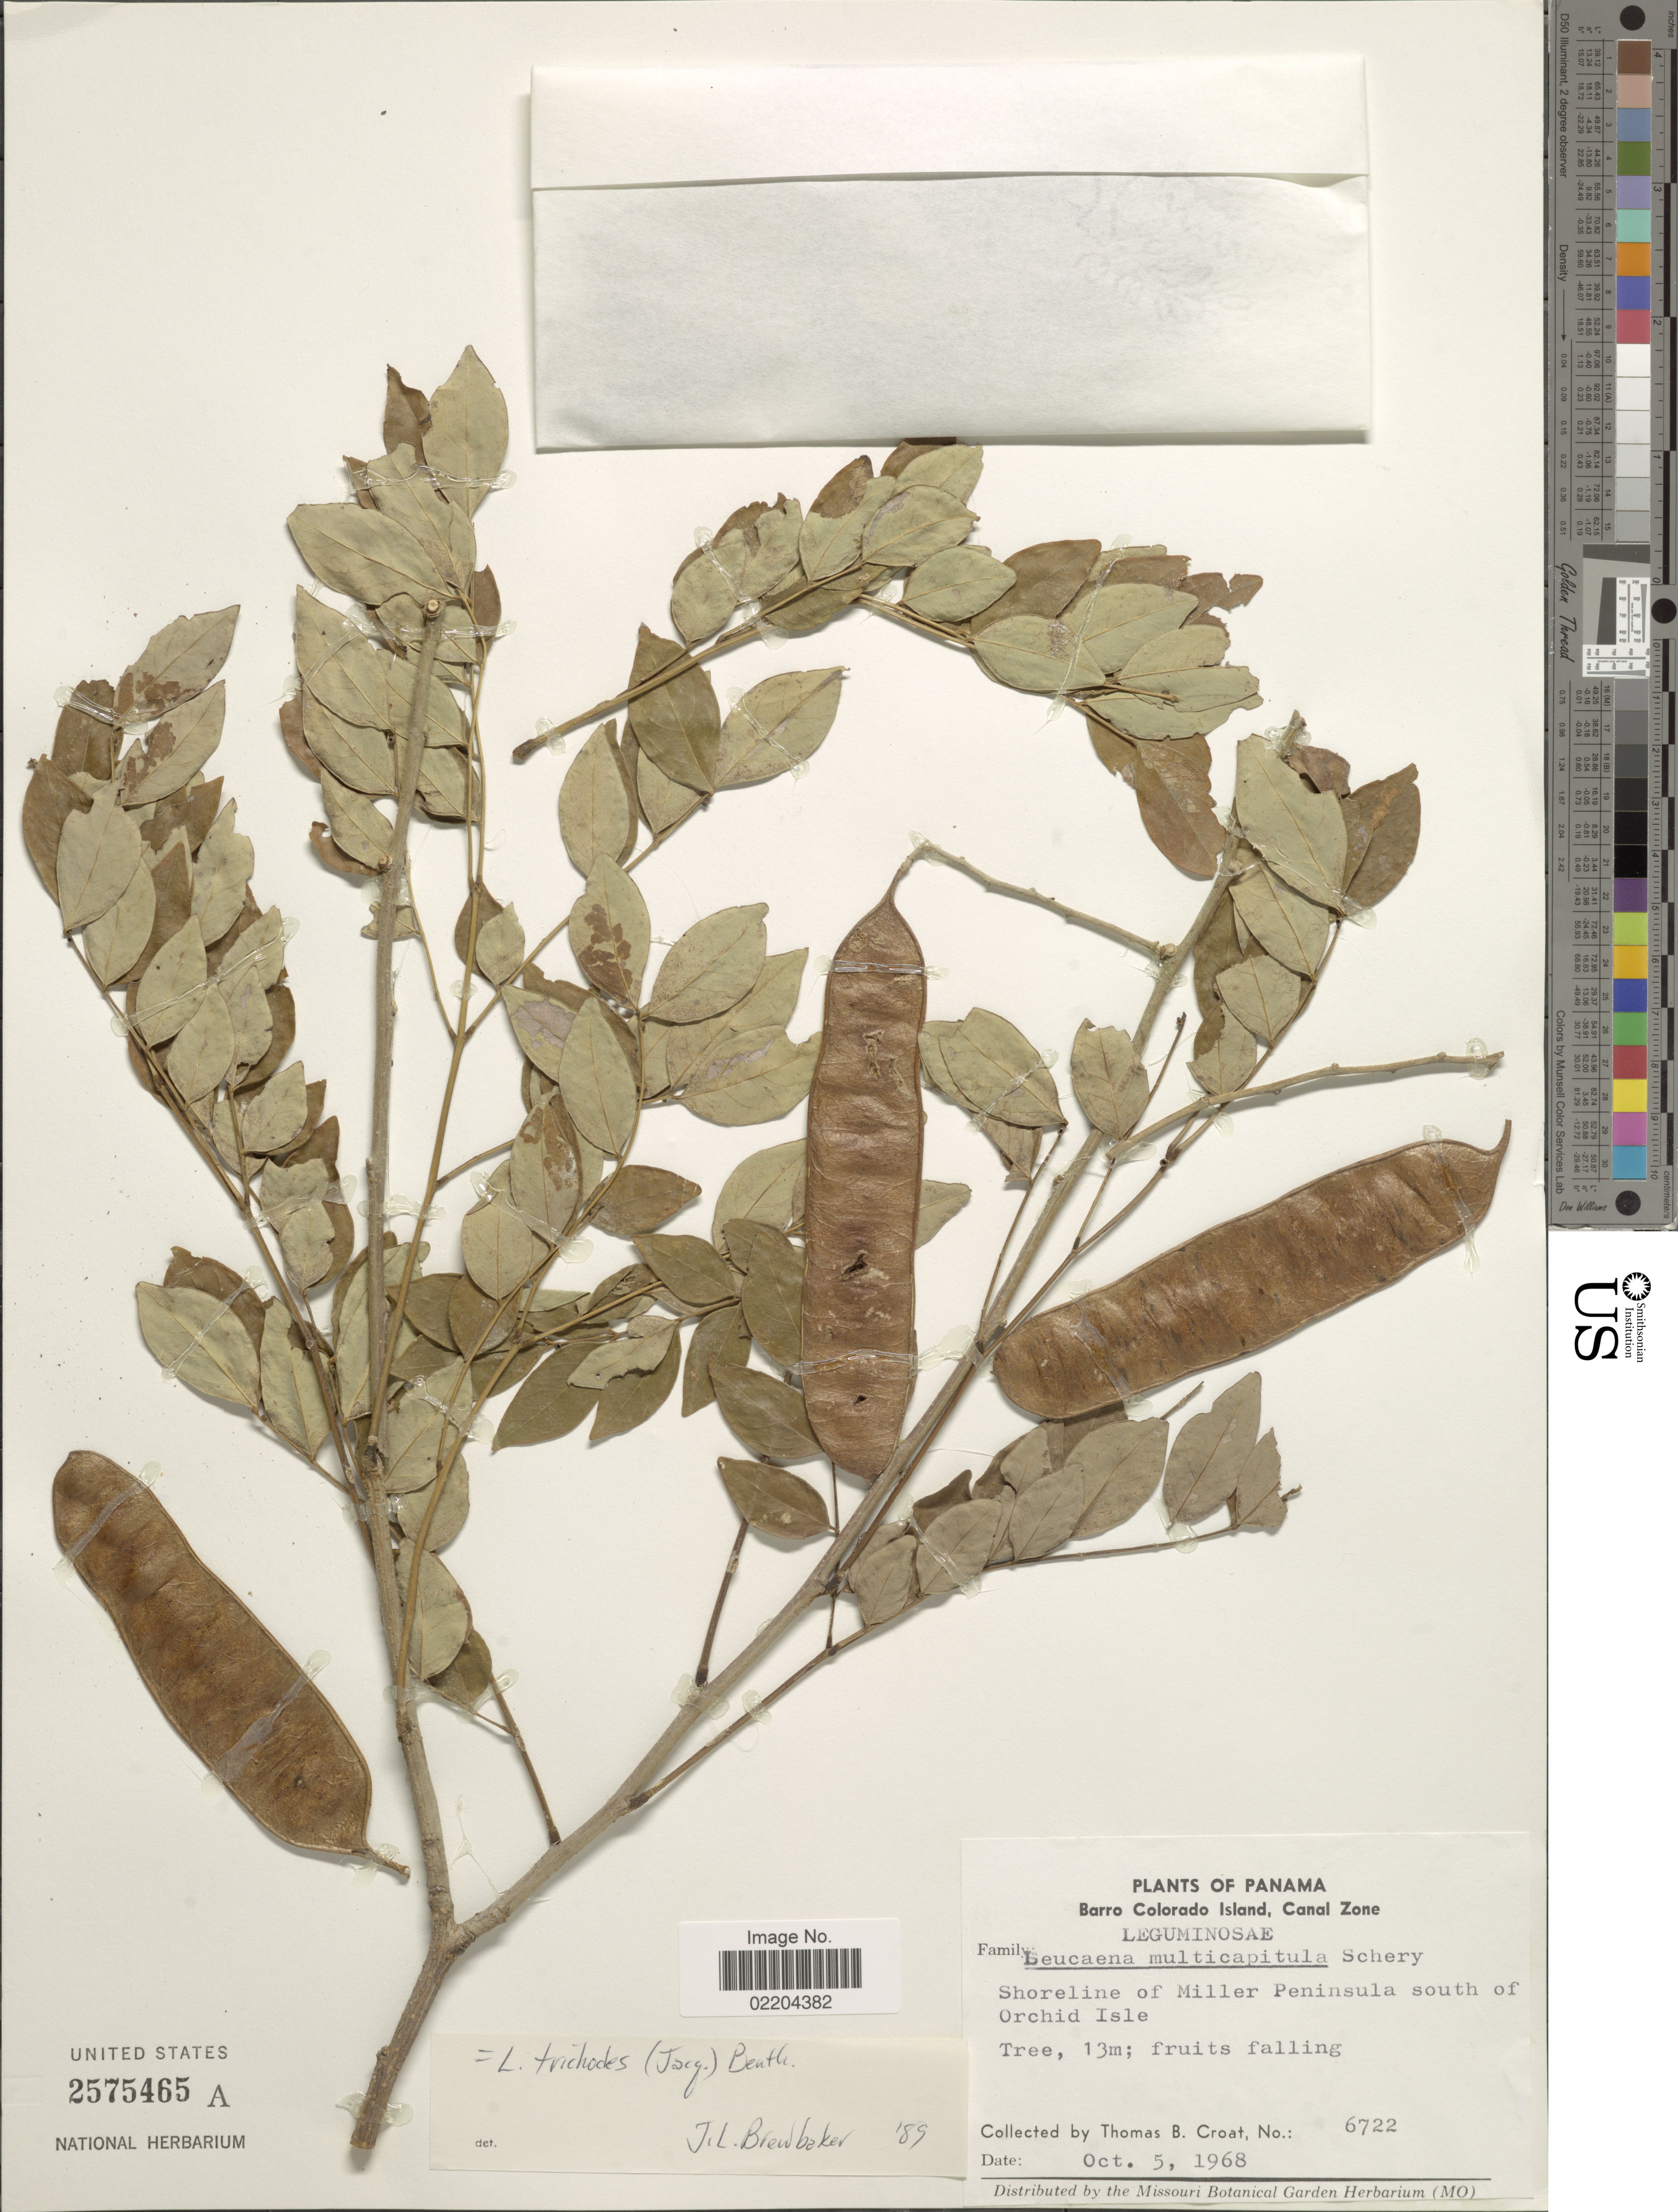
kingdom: Plantae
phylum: Tracheophyta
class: Magnoliopsida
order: Fabales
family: Fabaceae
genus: Leucaena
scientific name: Leucaena multicapitula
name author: Schery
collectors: T. B. Croat & T. B. Croat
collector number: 6722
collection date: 1968-10-05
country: Panama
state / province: Panamá Oeste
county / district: Canal Zone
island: Barro Colorado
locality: Barro Colorado Island, Canal zone. shoreline of Miller Peninsula south of Orchid Isle.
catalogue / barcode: US 2575465A